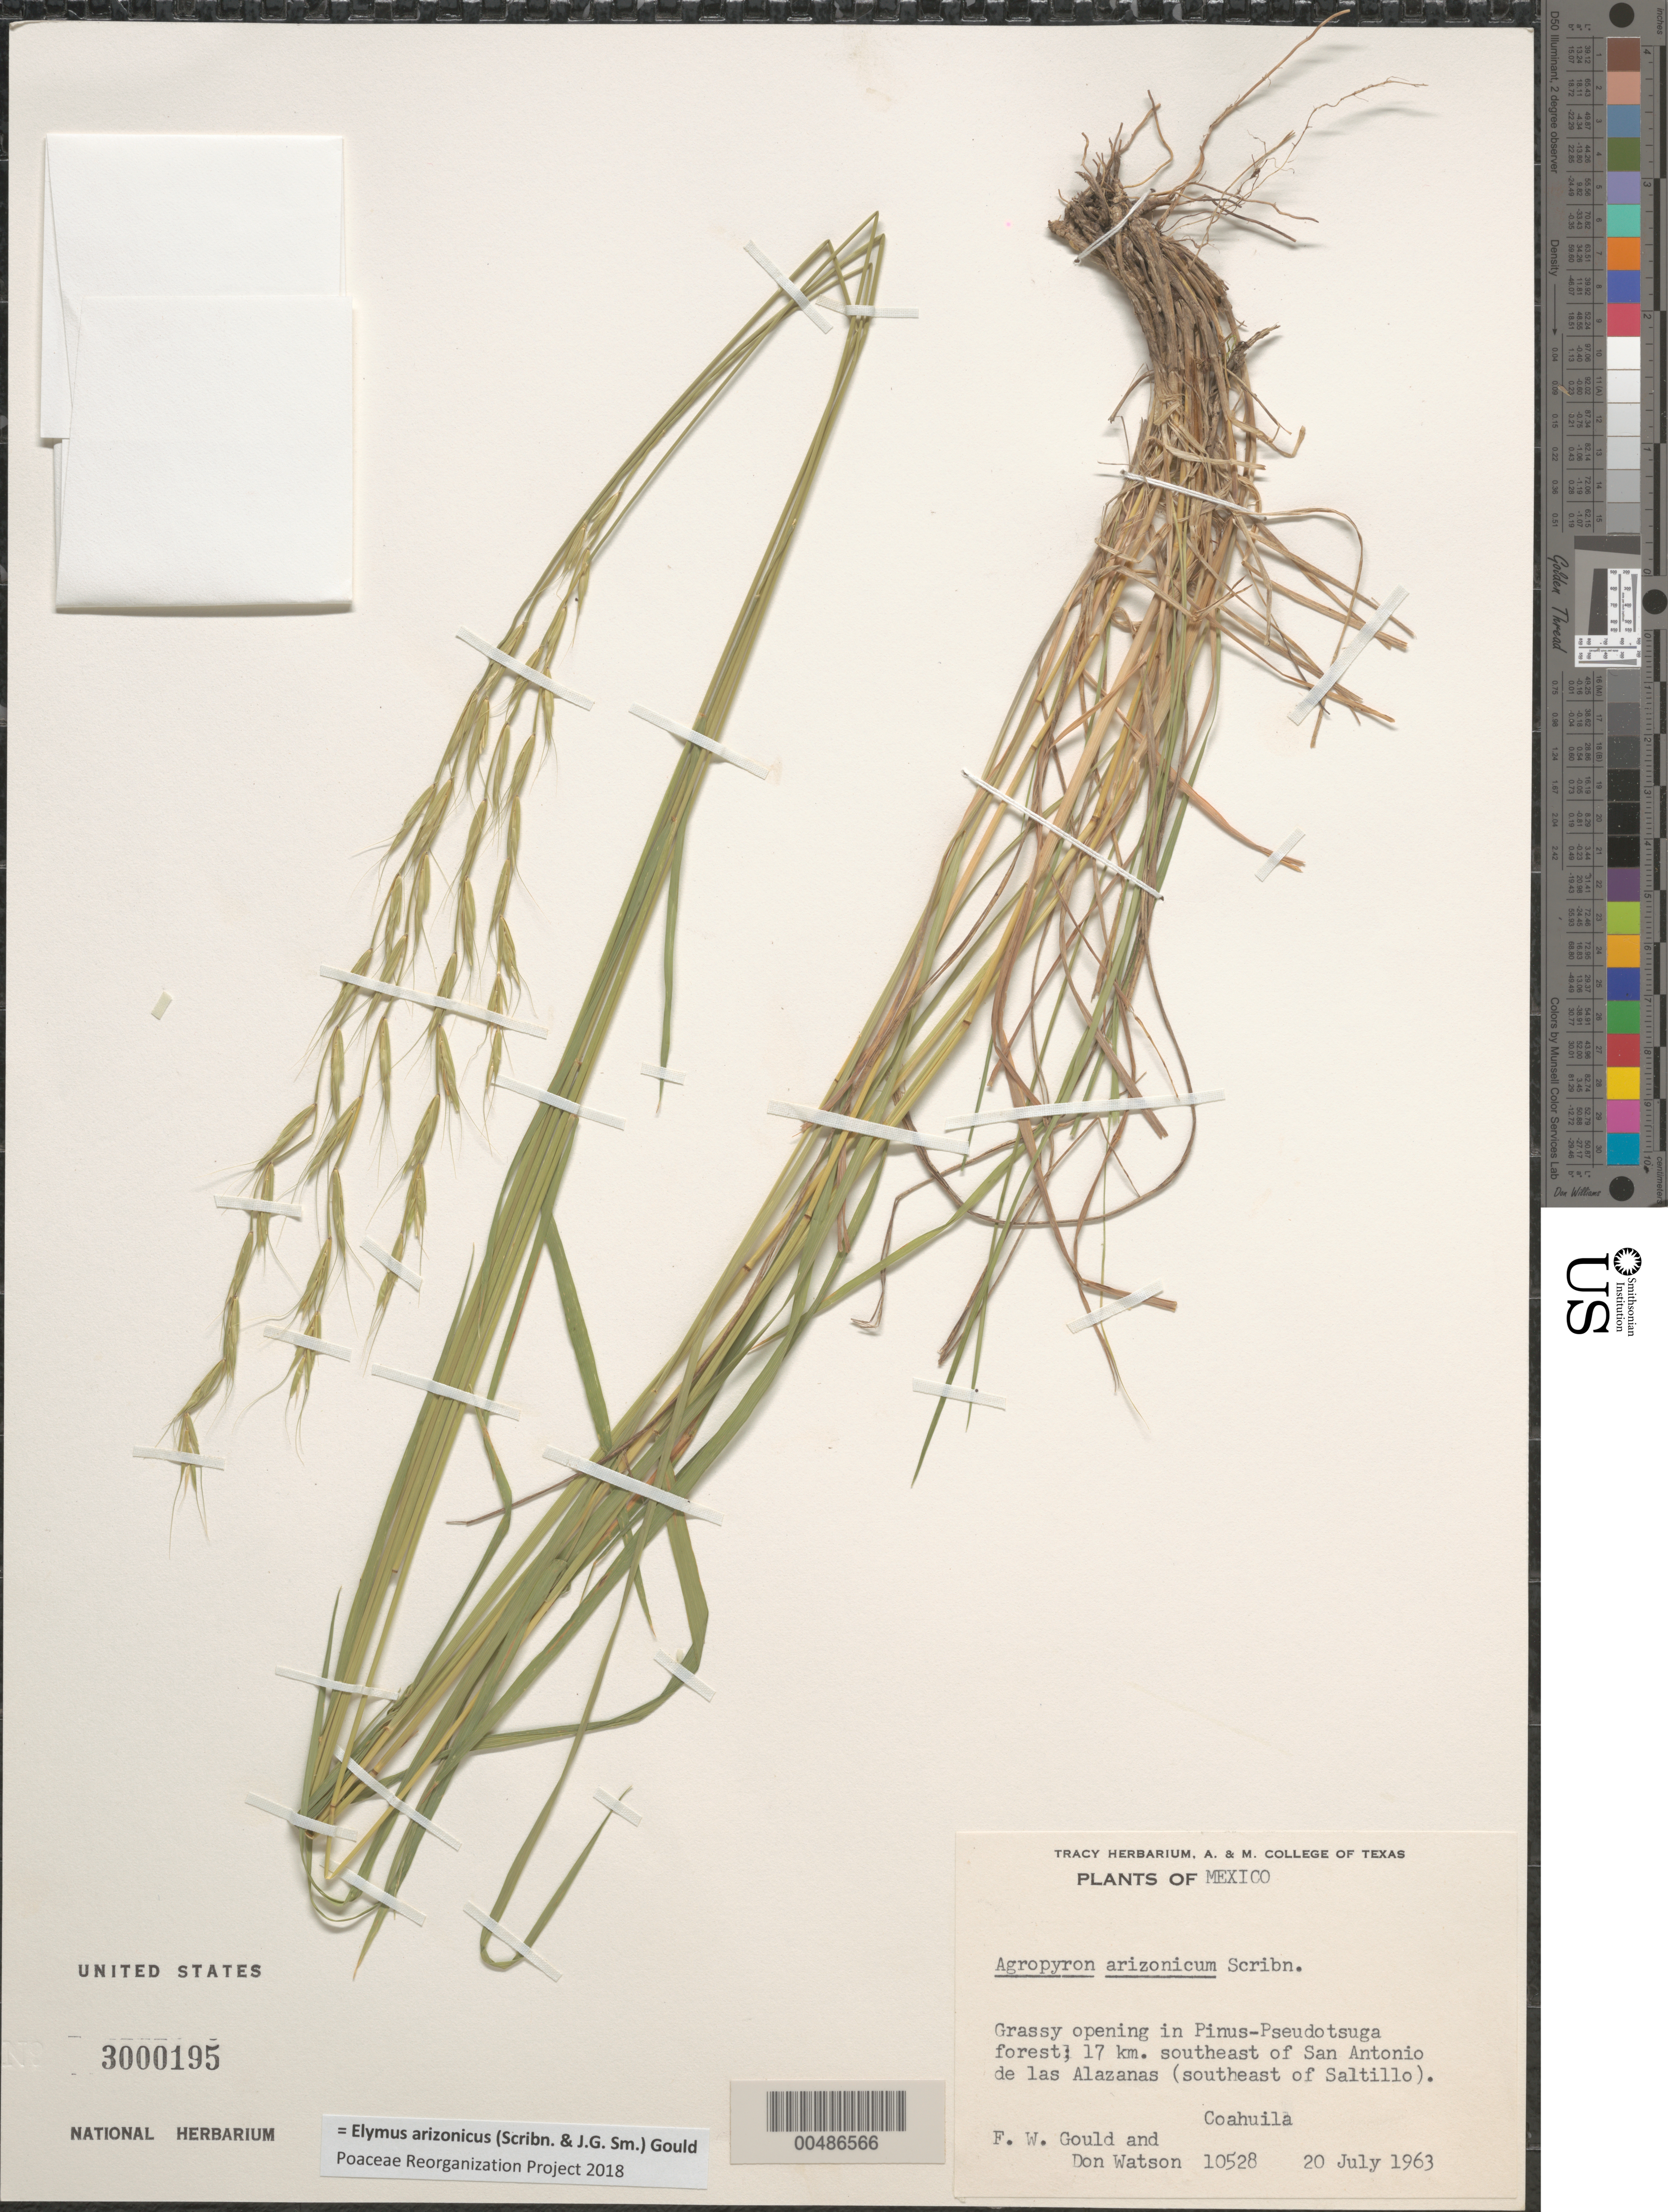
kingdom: Plantae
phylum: Tracheophyta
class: Liliopsida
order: Poales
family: Poaceae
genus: Elymus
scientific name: Elymus arizonicus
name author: (Scribn. & J.G. Sm.) Gould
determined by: Poaceae Reorganization Project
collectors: F. W. Gould & D. Watson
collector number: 10528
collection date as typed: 20 Jul 1963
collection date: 1963-07-20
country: Mexico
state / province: Coahuila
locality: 17 km SE of San Antonio de las Alazanas (SE of Saltillo)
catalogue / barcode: US 3000195